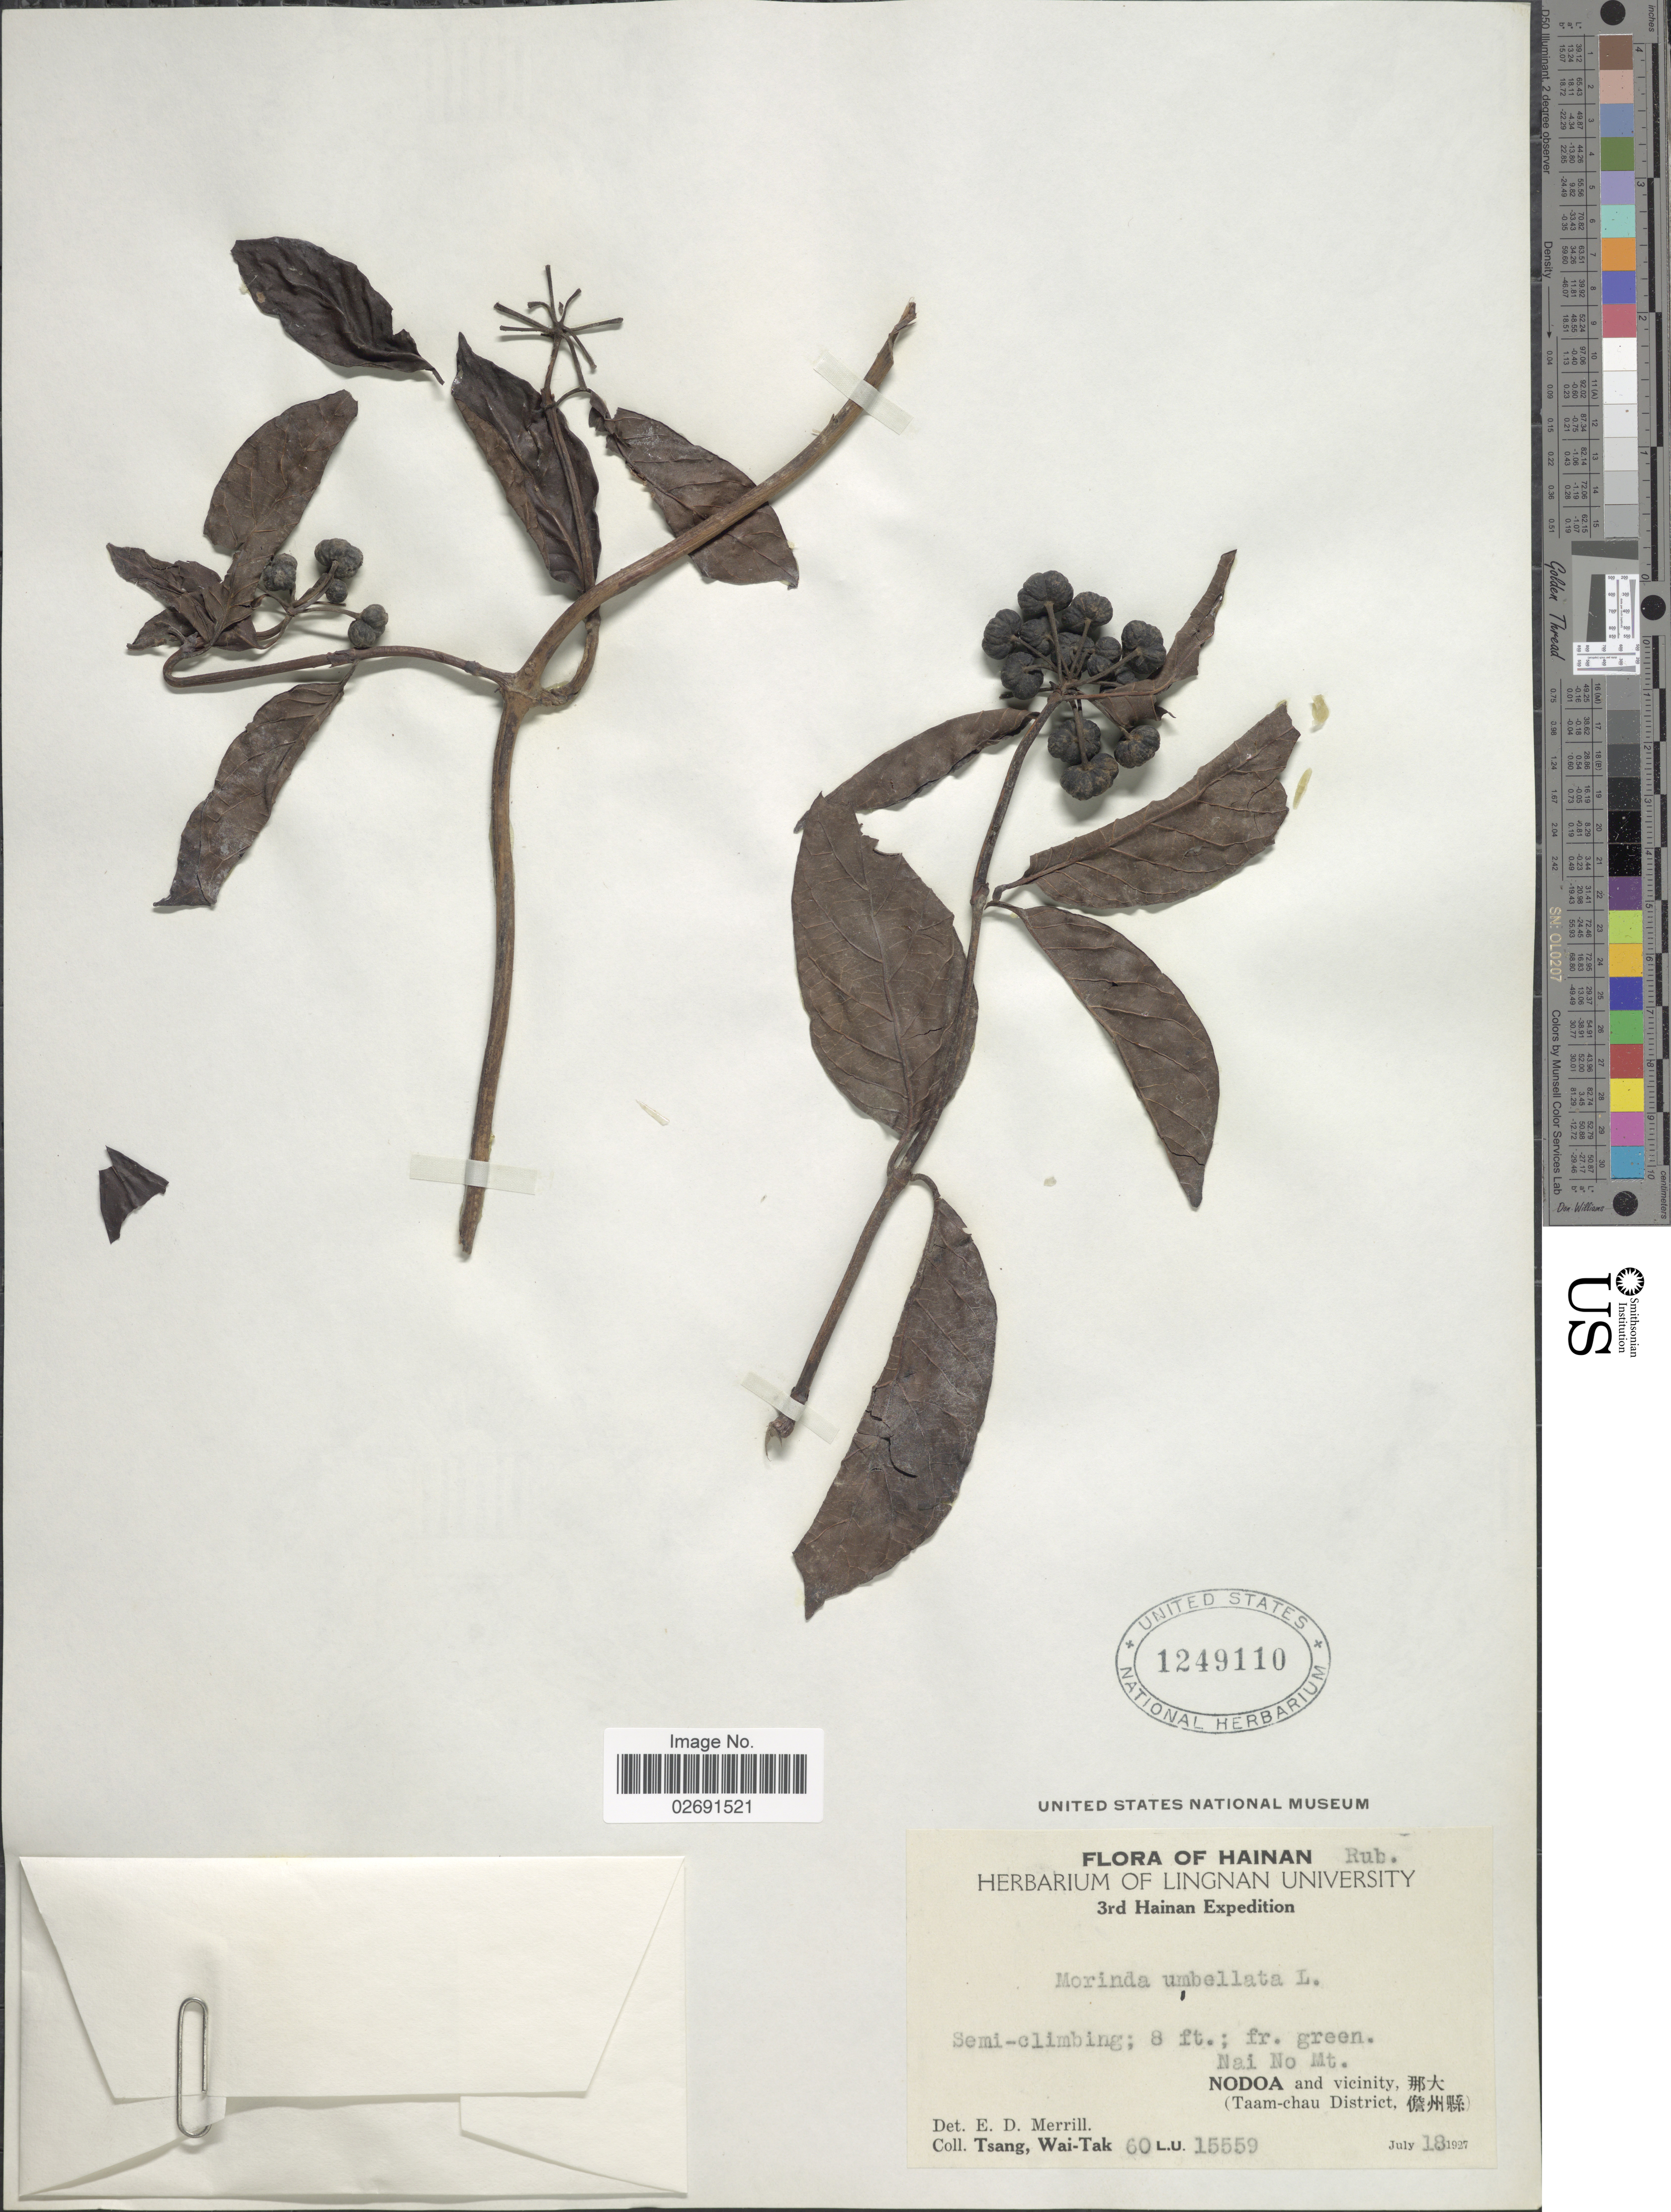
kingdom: Plantae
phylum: Tracheophyta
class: Magnoliopsida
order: Gentianales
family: Rubiaceae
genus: Gynochthodes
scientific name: Gynochthodes umbellata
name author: (L.) Razafim. & B. Bremer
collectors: W. T. Tsang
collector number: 60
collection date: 1927-07-18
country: China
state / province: Hainan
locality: Nai No Mt., Nodoa and vicinity (Taam-chau District)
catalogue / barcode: US 1249110